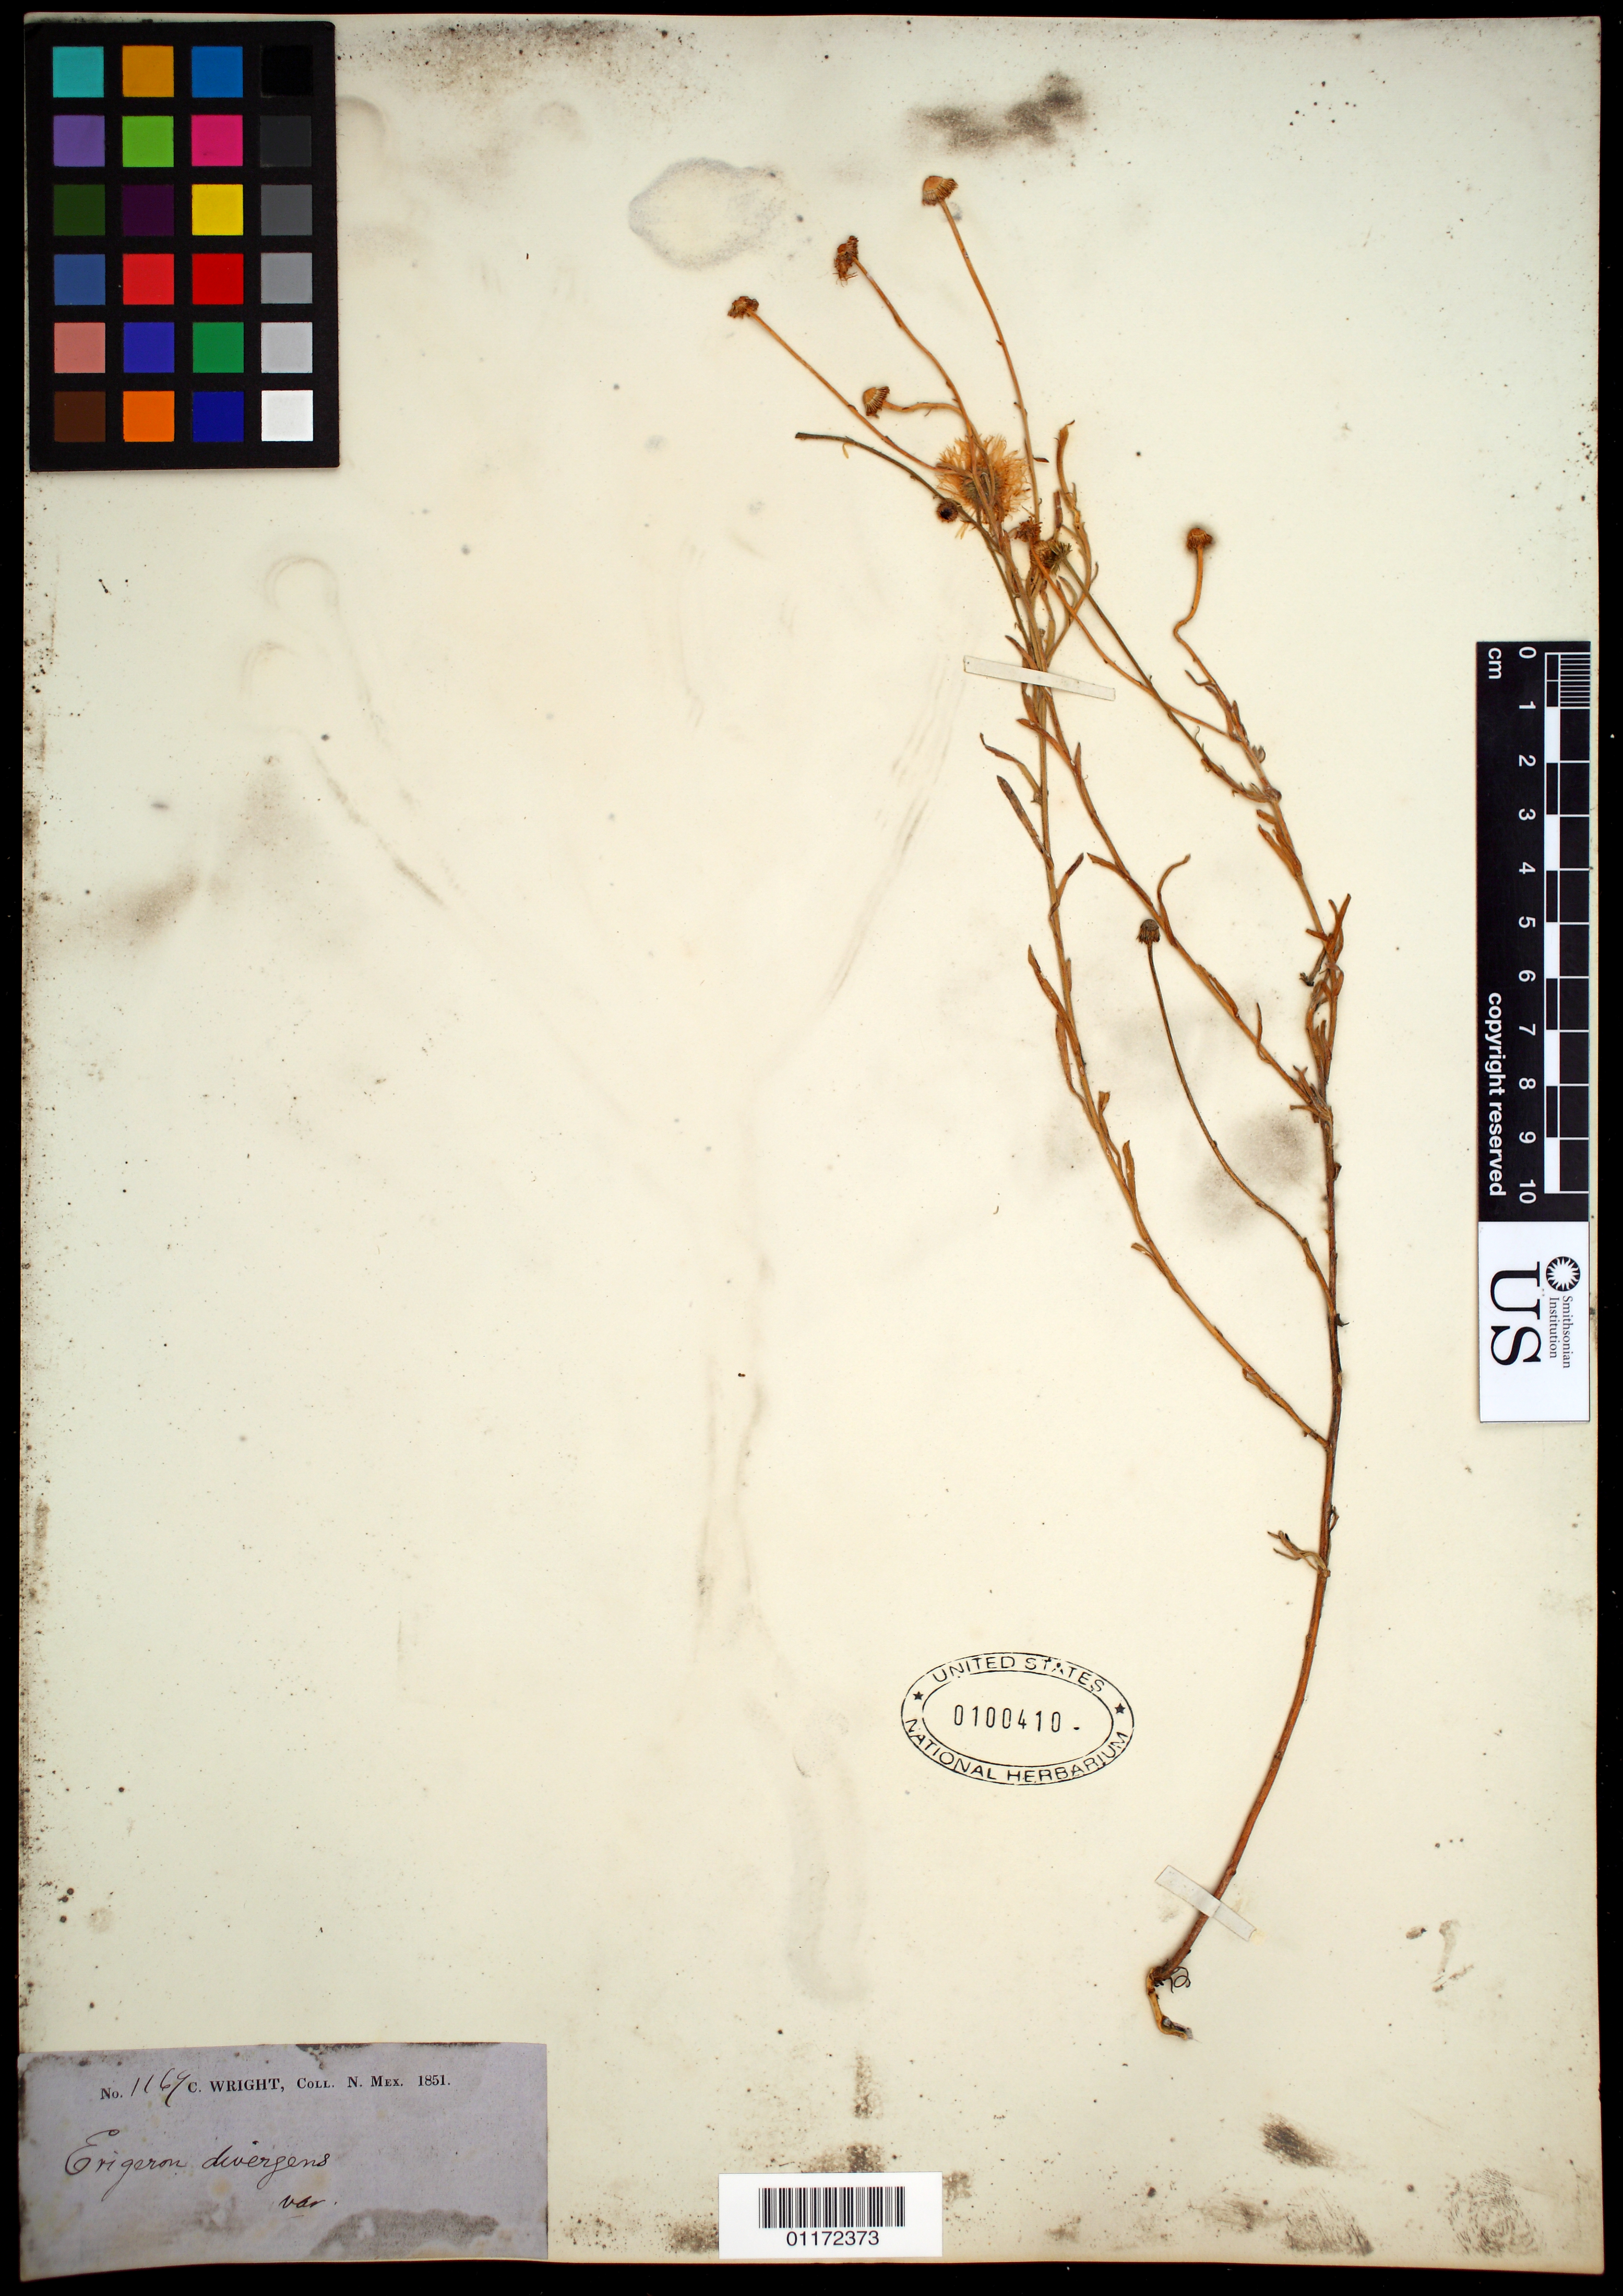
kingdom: Plantae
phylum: Tracheophyta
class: Magnoliopsida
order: Asterales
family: Asteraceae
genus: Erigeron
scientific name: Erigeron divergens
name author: Torr. & A. Gray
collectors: C. Wright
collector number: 1169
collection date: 1851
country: United States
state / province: New Mexico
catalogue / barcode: US 100410